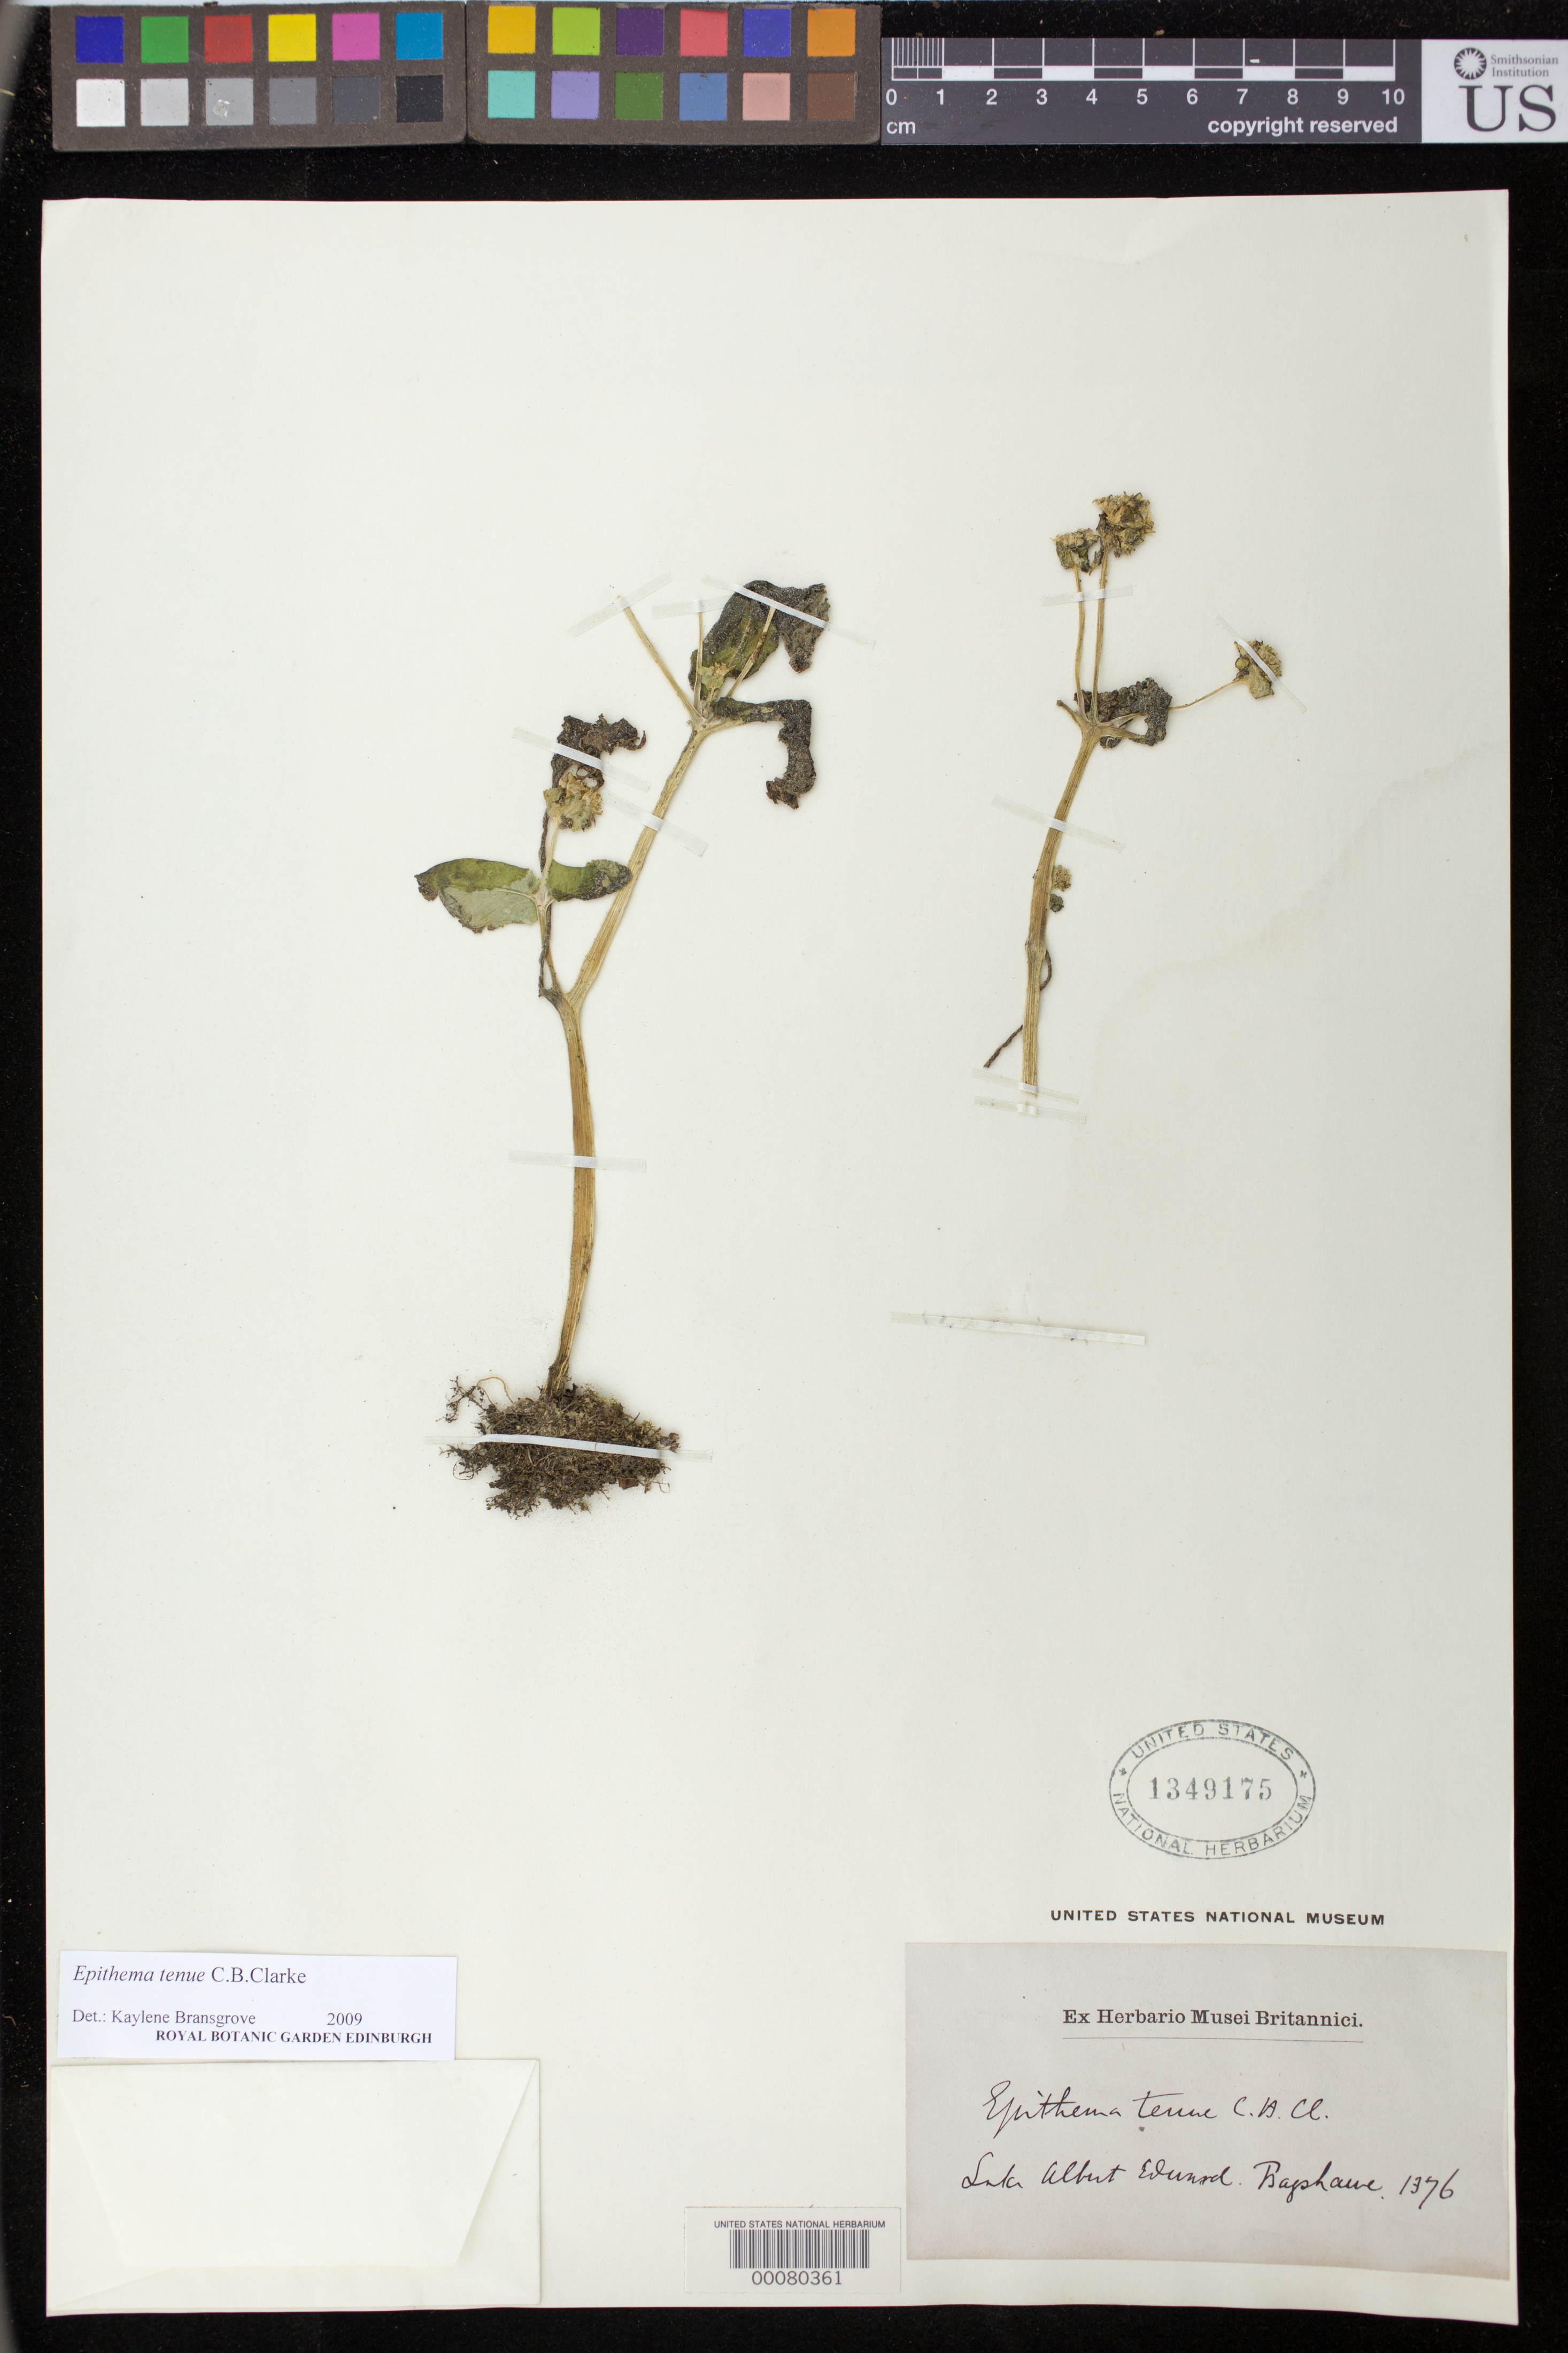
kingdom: Plantae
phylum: Tracheophyta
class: Magnoliopsida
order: Lamiales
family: Gesneriaceae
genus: Epithema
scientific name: Epithema tenue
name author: C.B. Clarke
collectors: A. Raphawe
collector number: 1376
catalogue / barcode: US 1349175